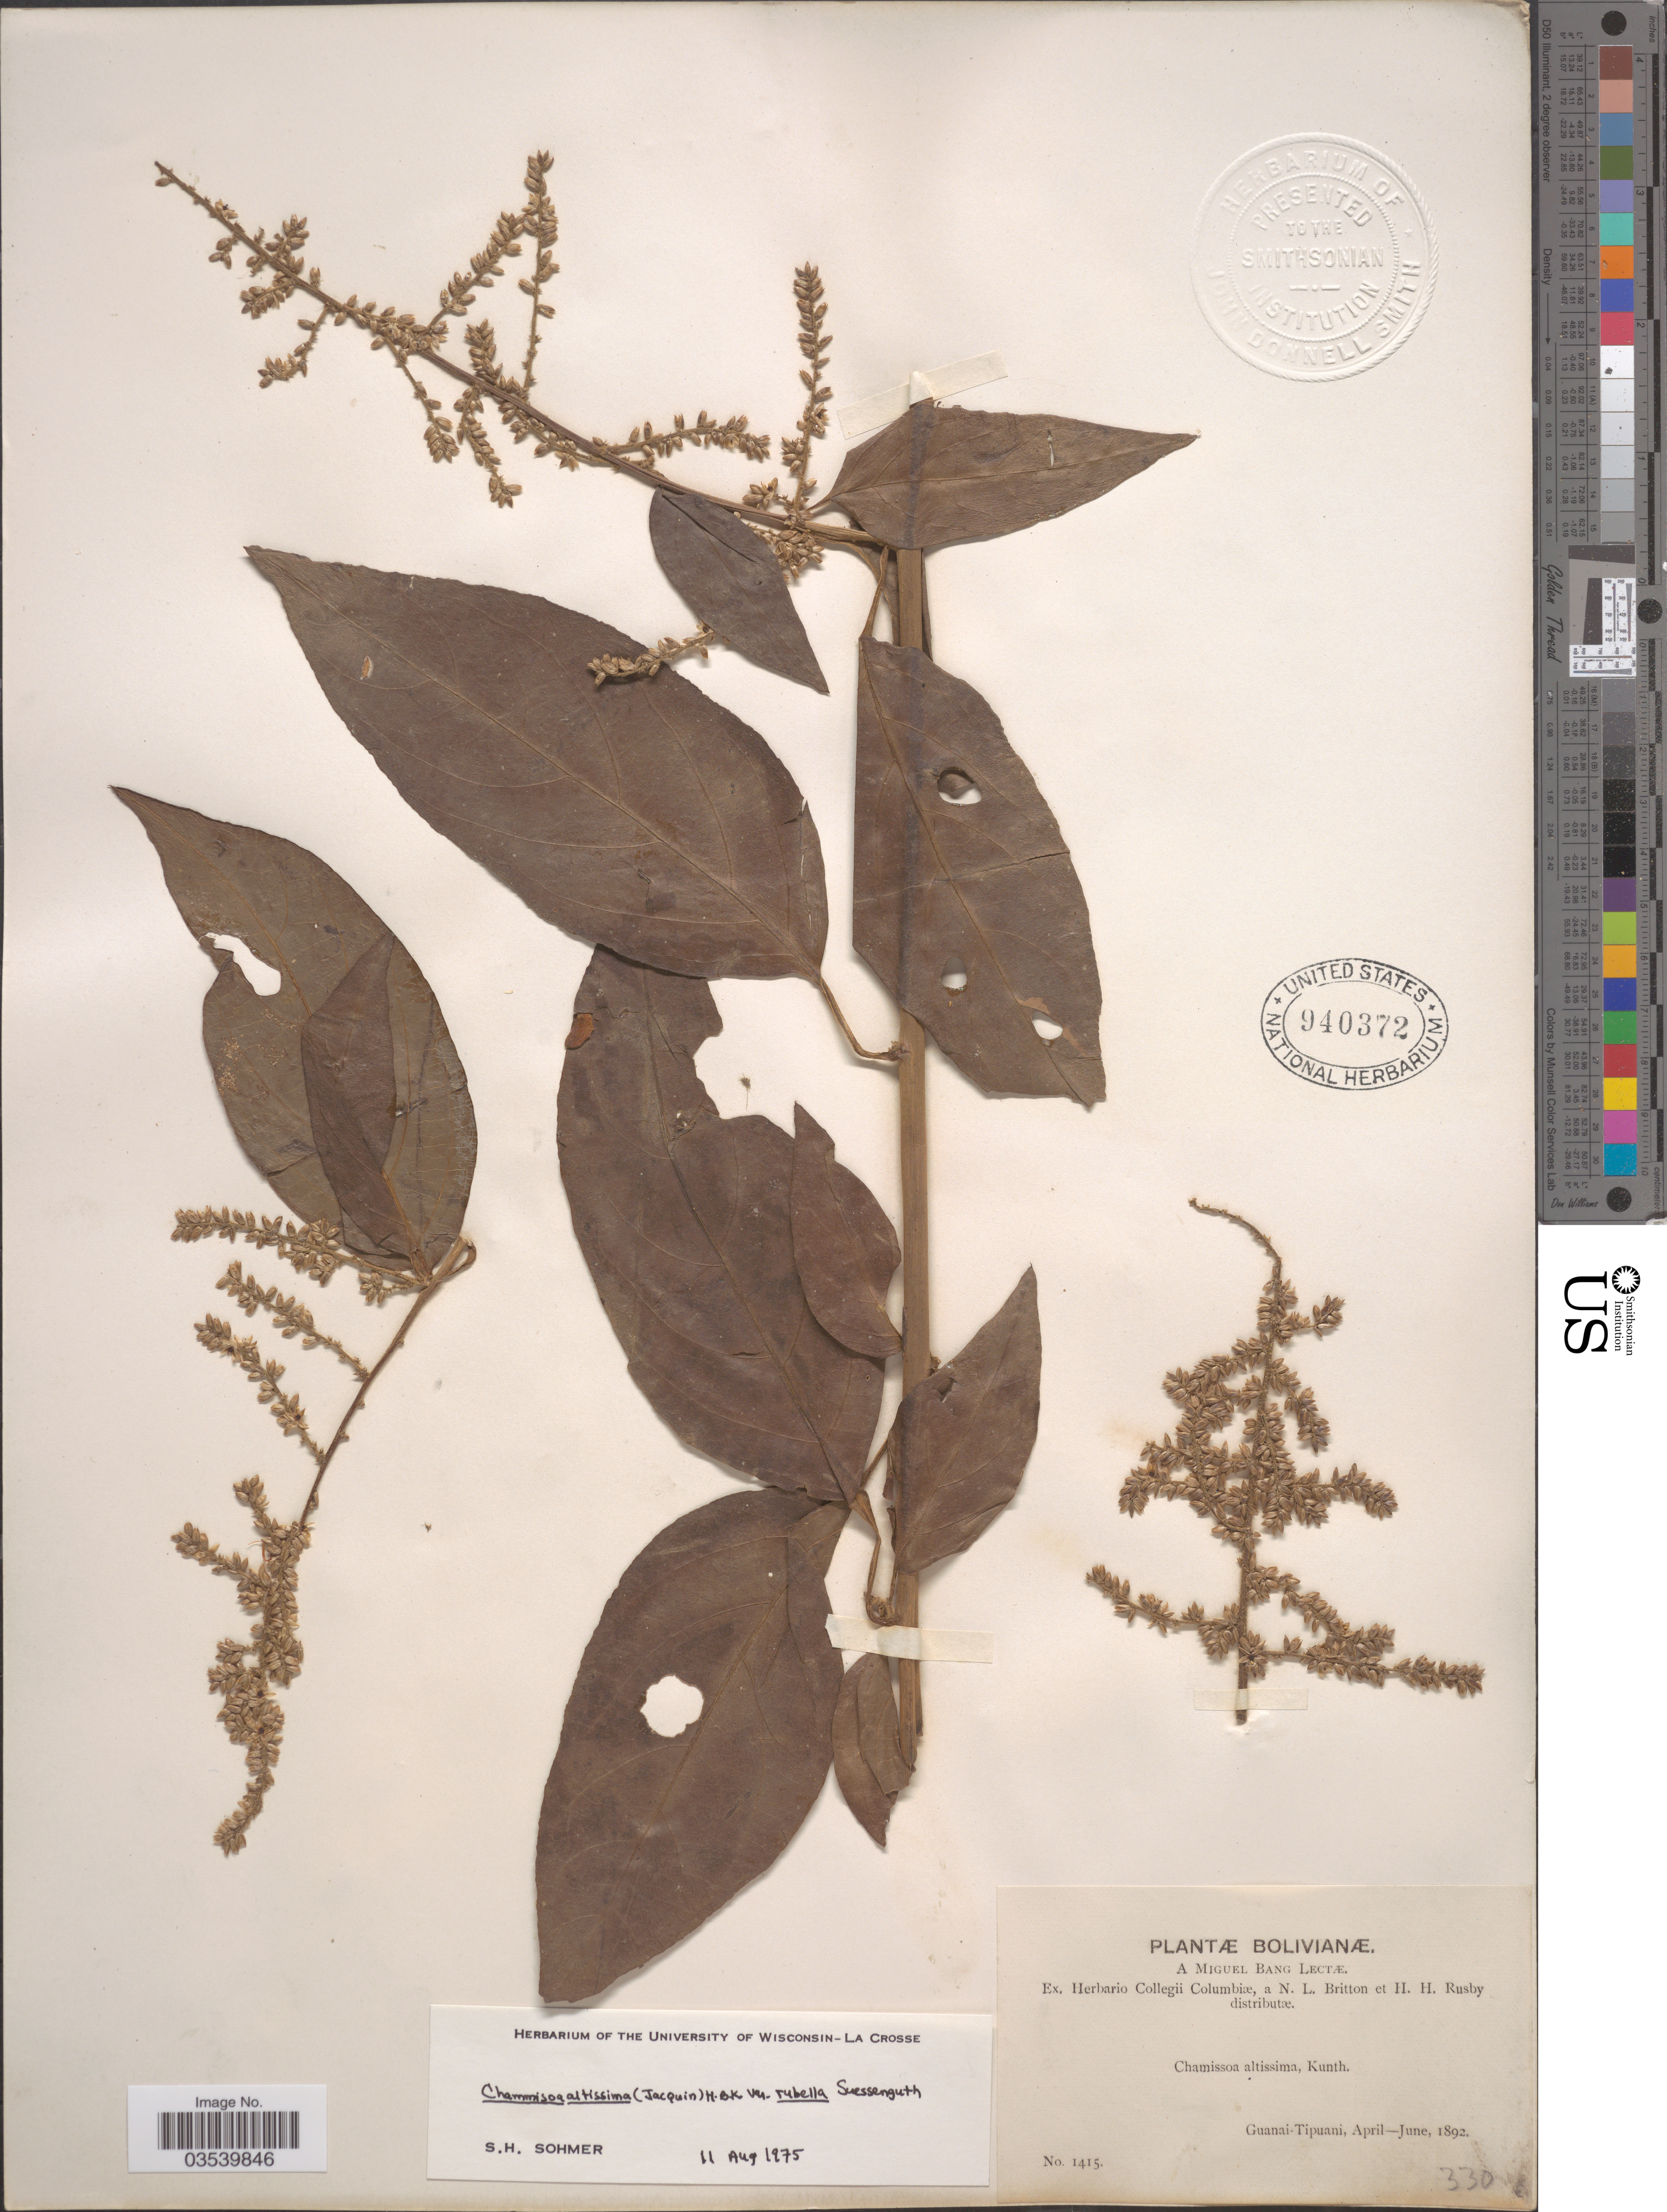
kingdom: Plantae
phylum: Tracheophyta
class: Magnoliopsida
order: Caryophyllales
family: Amaranthaceae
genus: Chamissoa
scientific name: Chamissoa altissima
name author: (Jacq.) Kunth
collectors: M. Bang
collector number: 1415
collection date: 1892-04/1892-06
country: Bolivia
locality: Guanai-Tipuani.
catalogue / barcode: US 940372